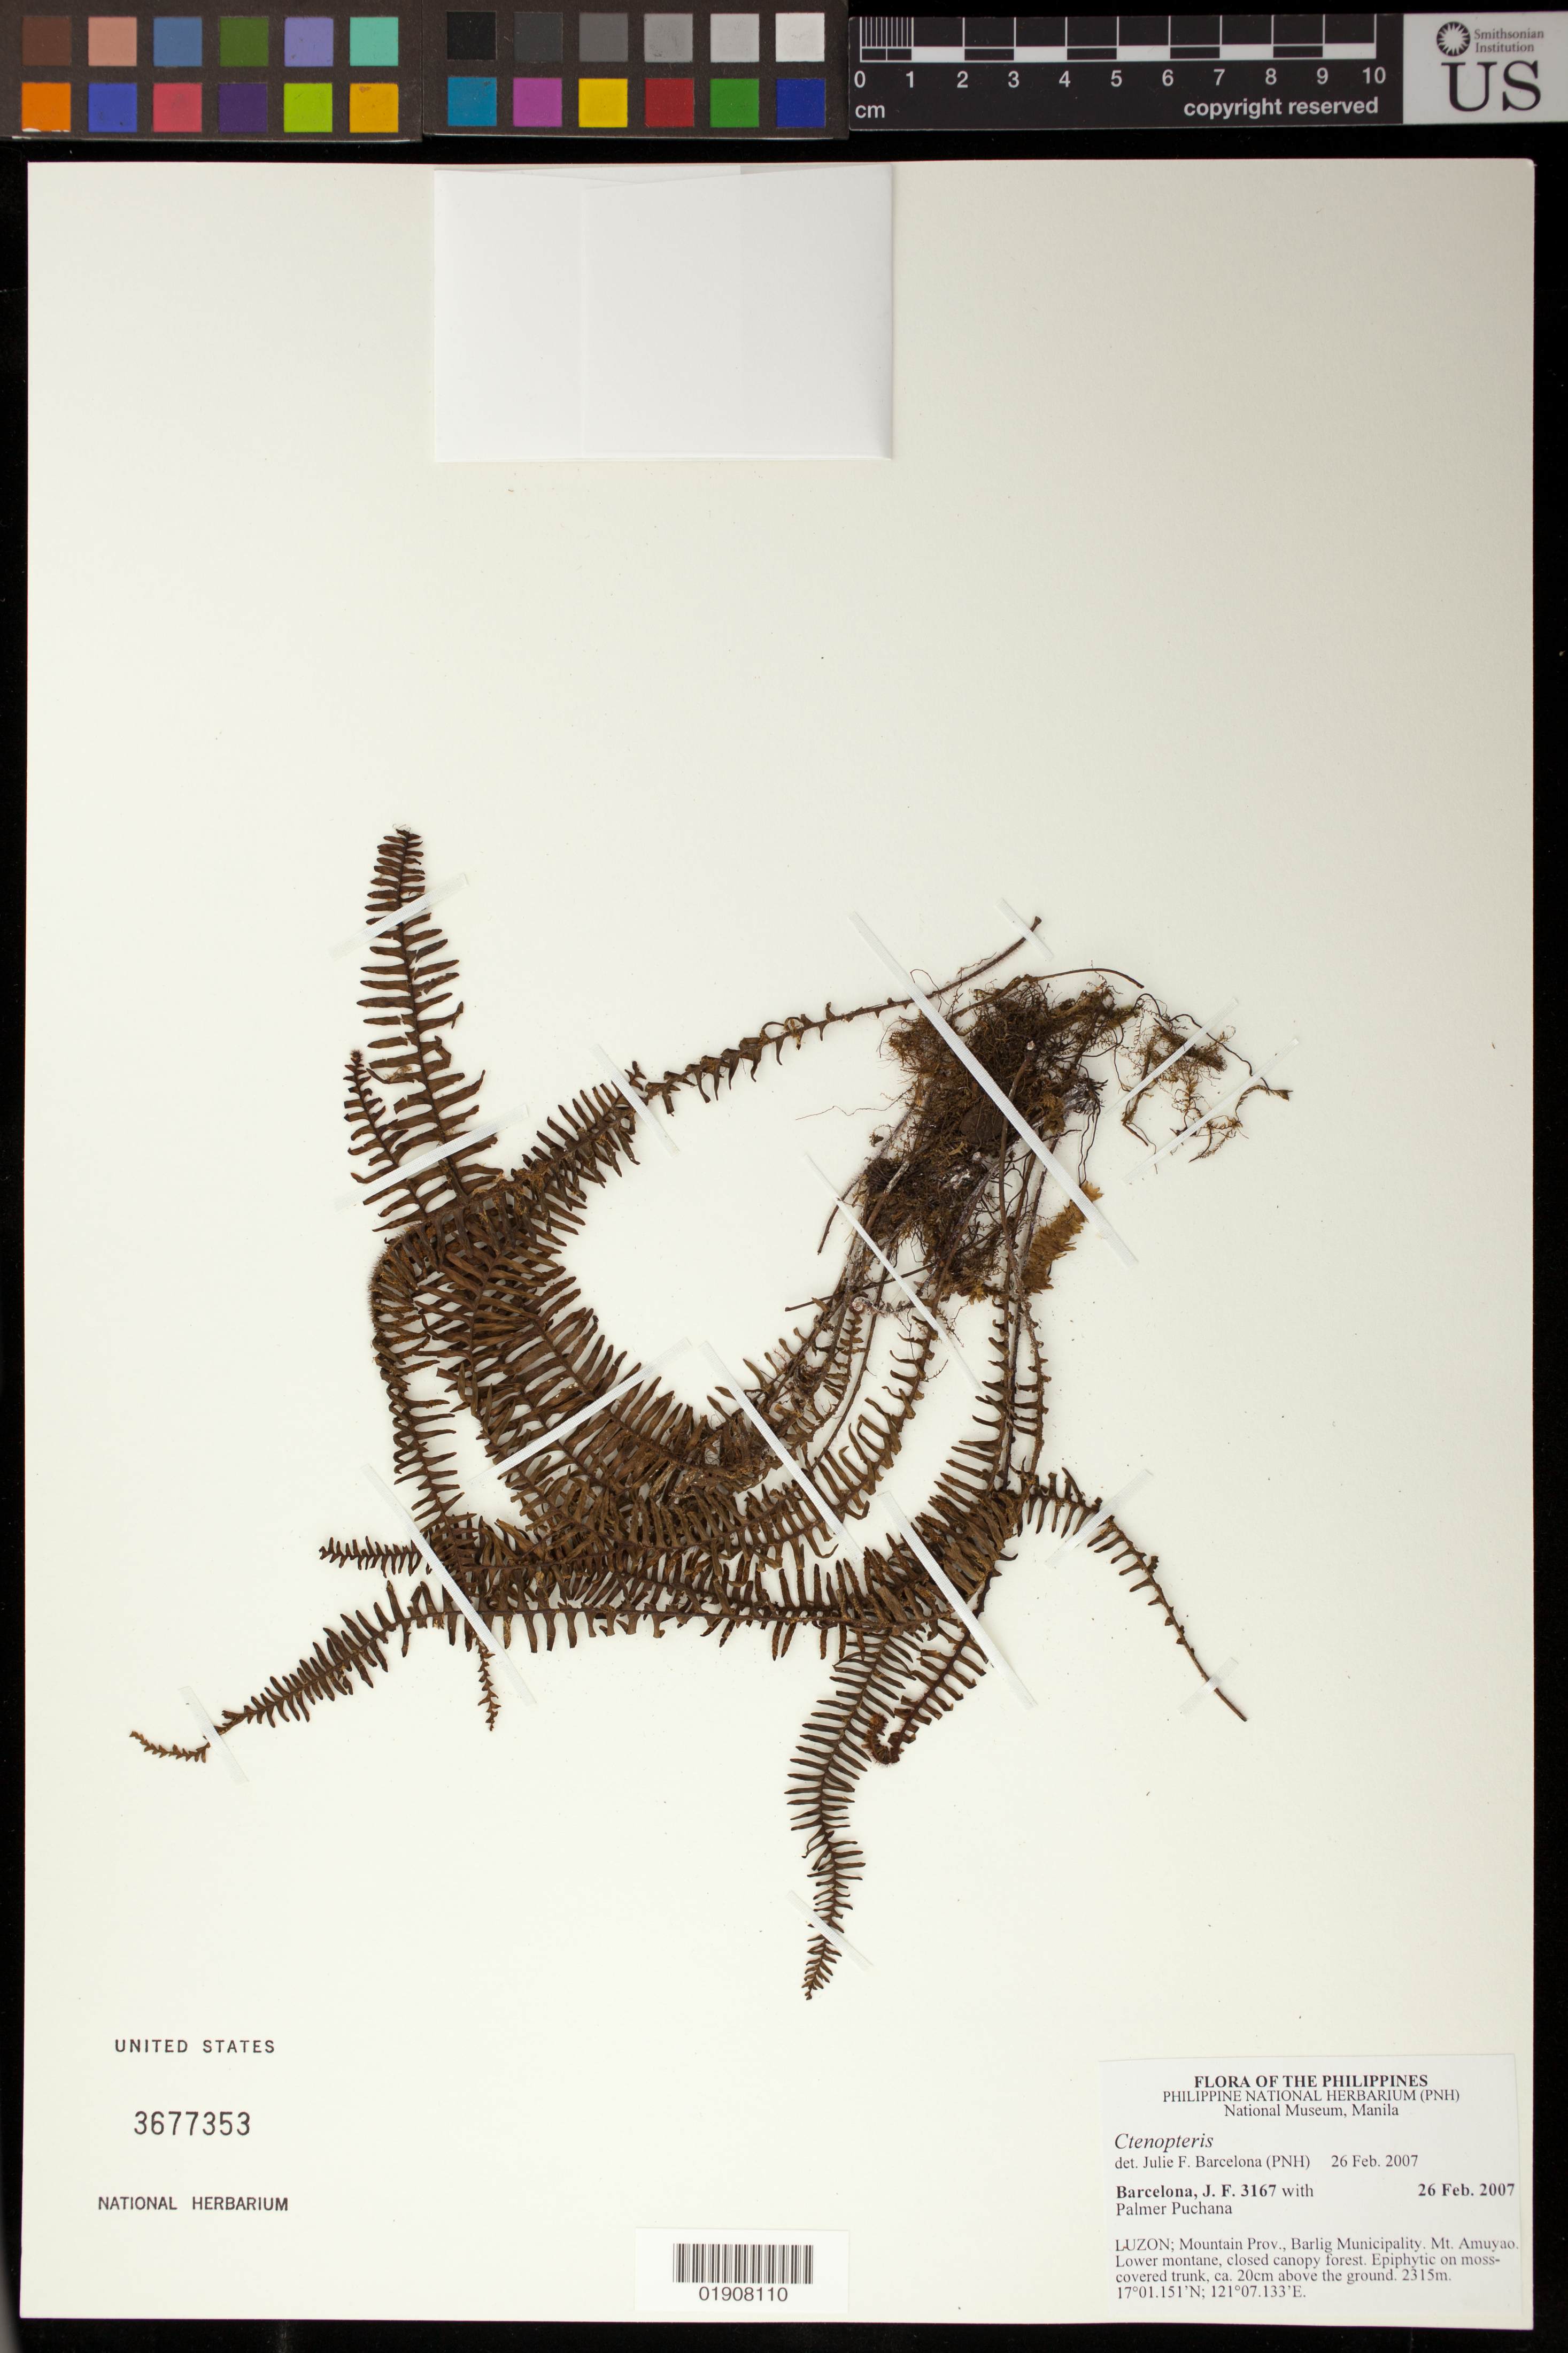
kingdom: Plantae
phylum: Tracheophyta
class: Polypodiopsida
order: Polypodiales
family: Polypodiaceae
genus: Prosaptia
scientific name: Prosaptia sp.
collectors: J. F. Barcelona & P. Puchana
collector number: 3167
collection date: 2007-02-26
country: Philippines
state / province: Central Luzon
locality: Luzon; Mountain Prov., Barlig Municipality, Mt. Amuyao, lower montane, closed canopy forest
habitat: Lower montane, closed canopy forest.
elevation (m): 2315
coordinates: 17 01.151 N, 121 07.133 E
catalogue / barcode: US 3677353